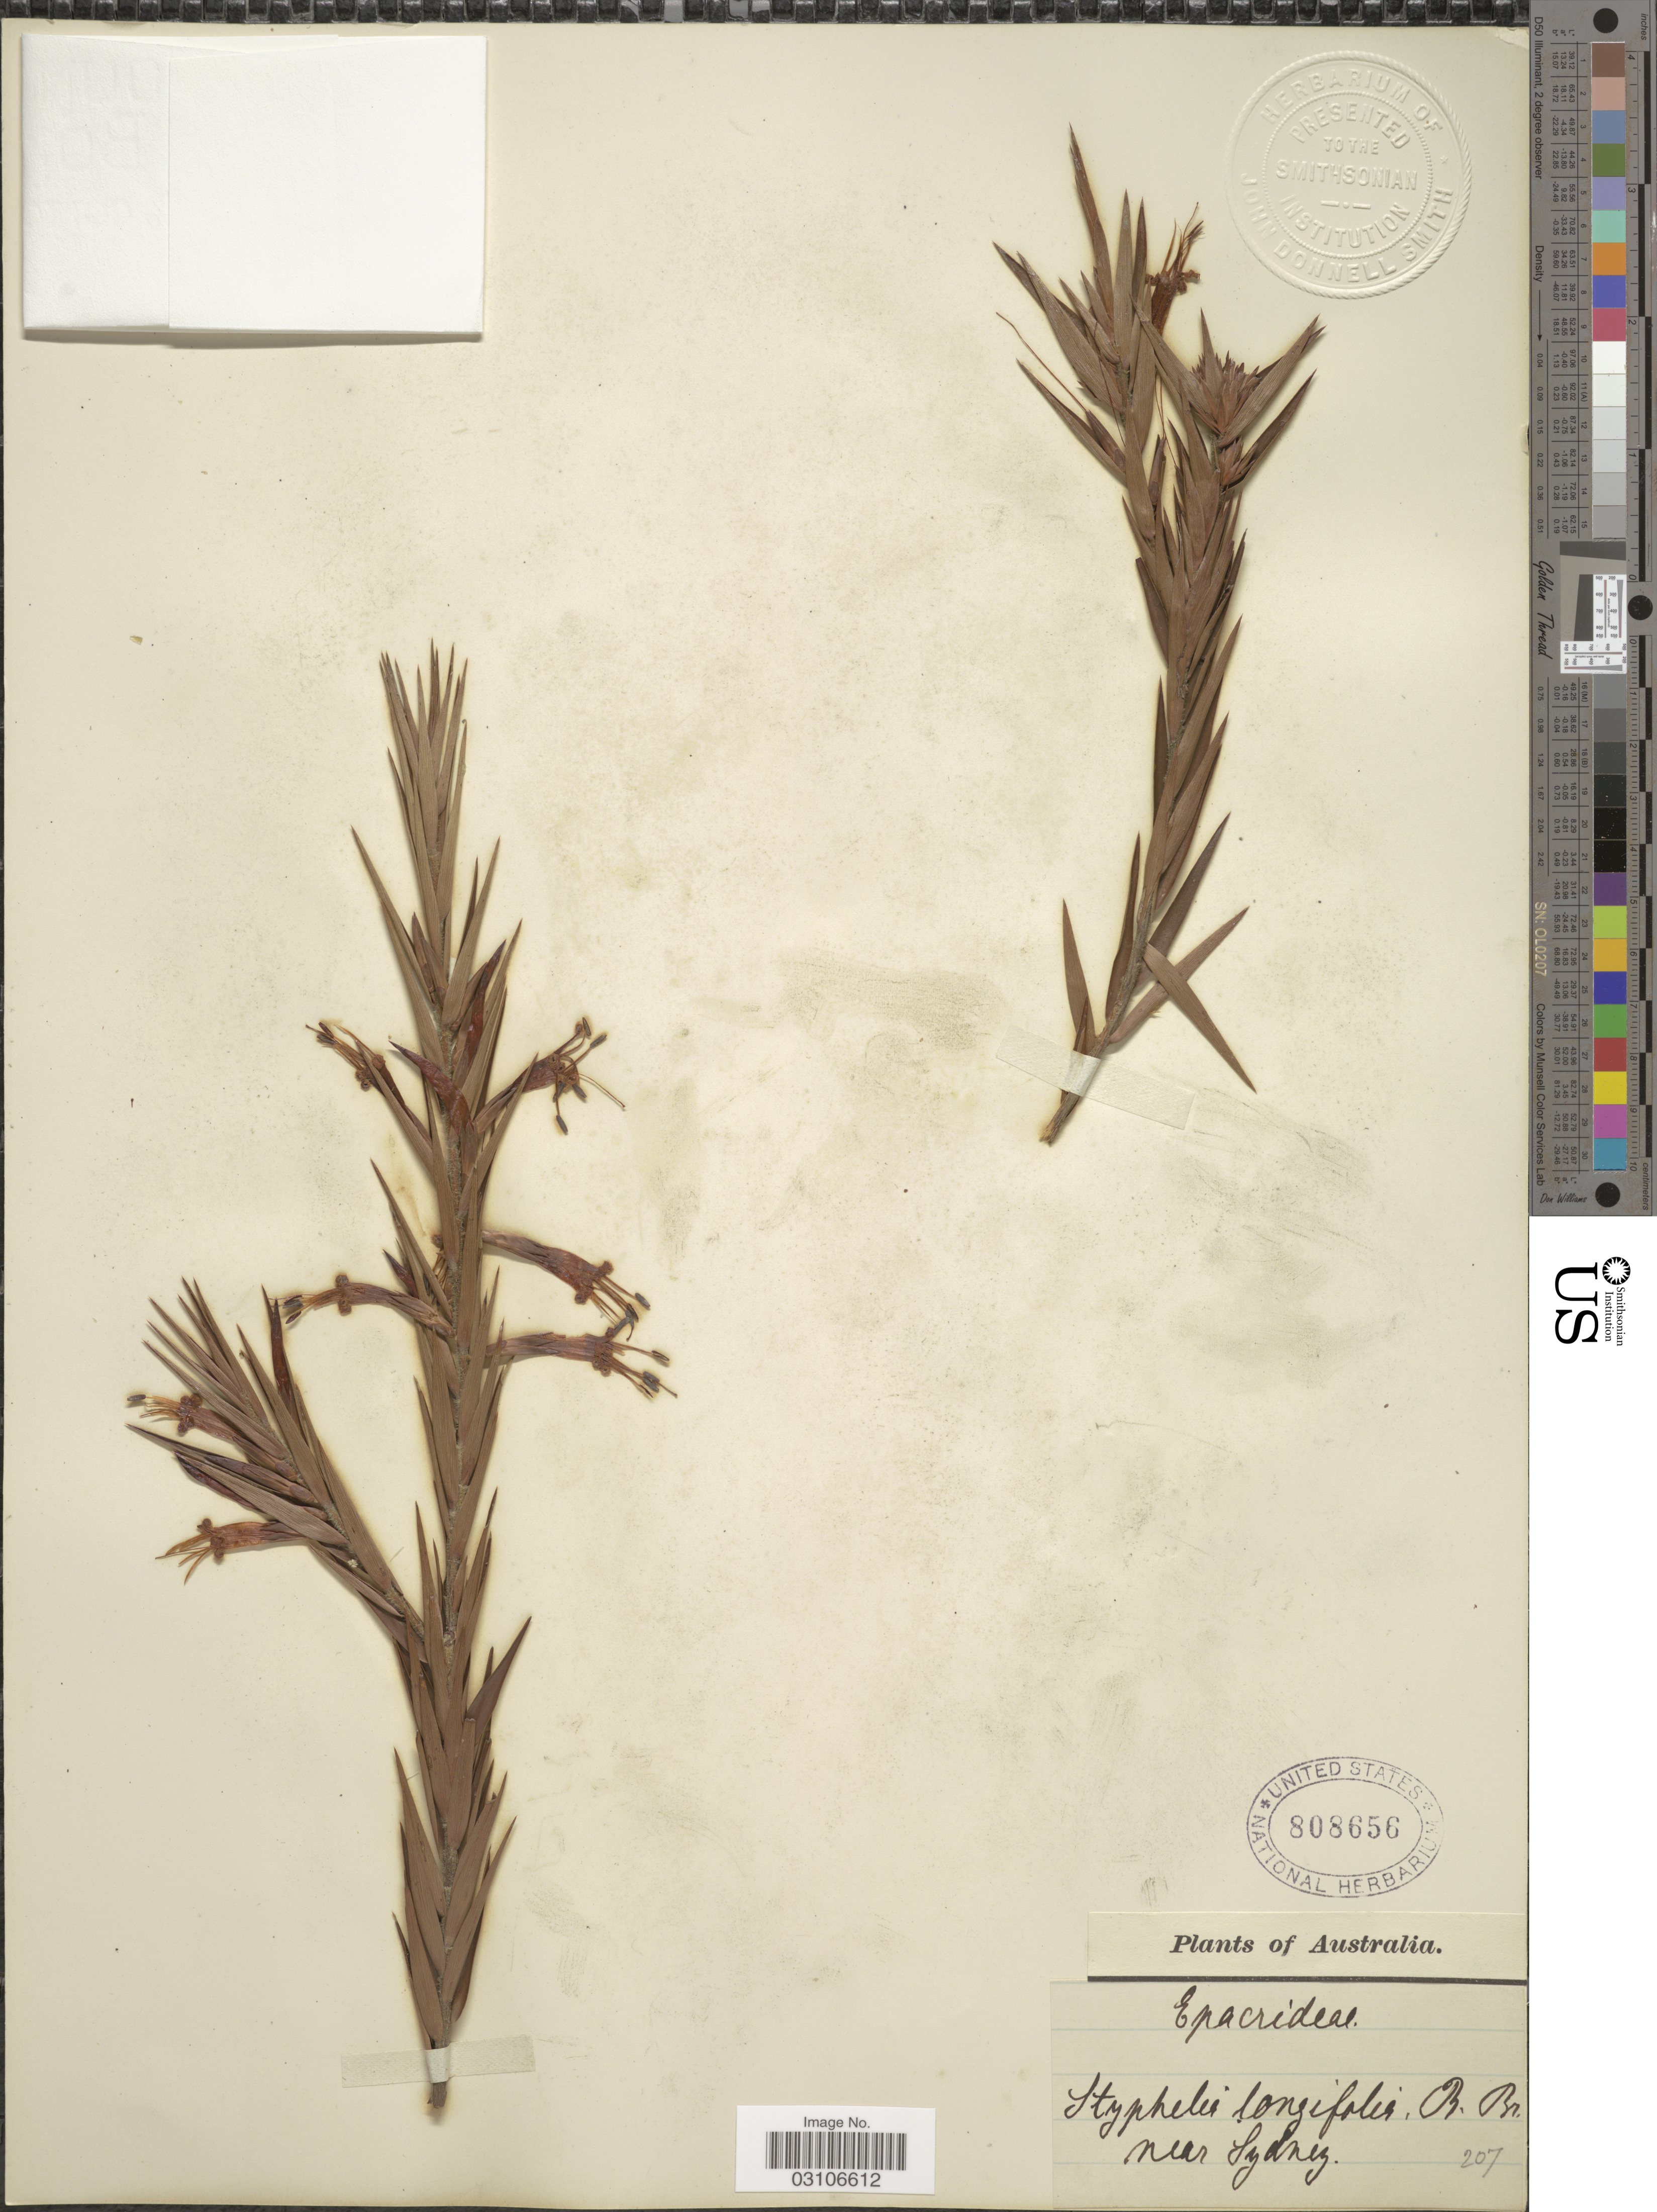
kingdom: Plantae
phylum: Tracheophyta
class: Magnoliopsida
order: Ericales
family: Ericaceae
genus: Styphelia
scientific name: Styphelia longifolia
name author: R. Br.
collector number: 207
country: Australia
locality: Near Sydney.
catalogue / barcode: US 808656